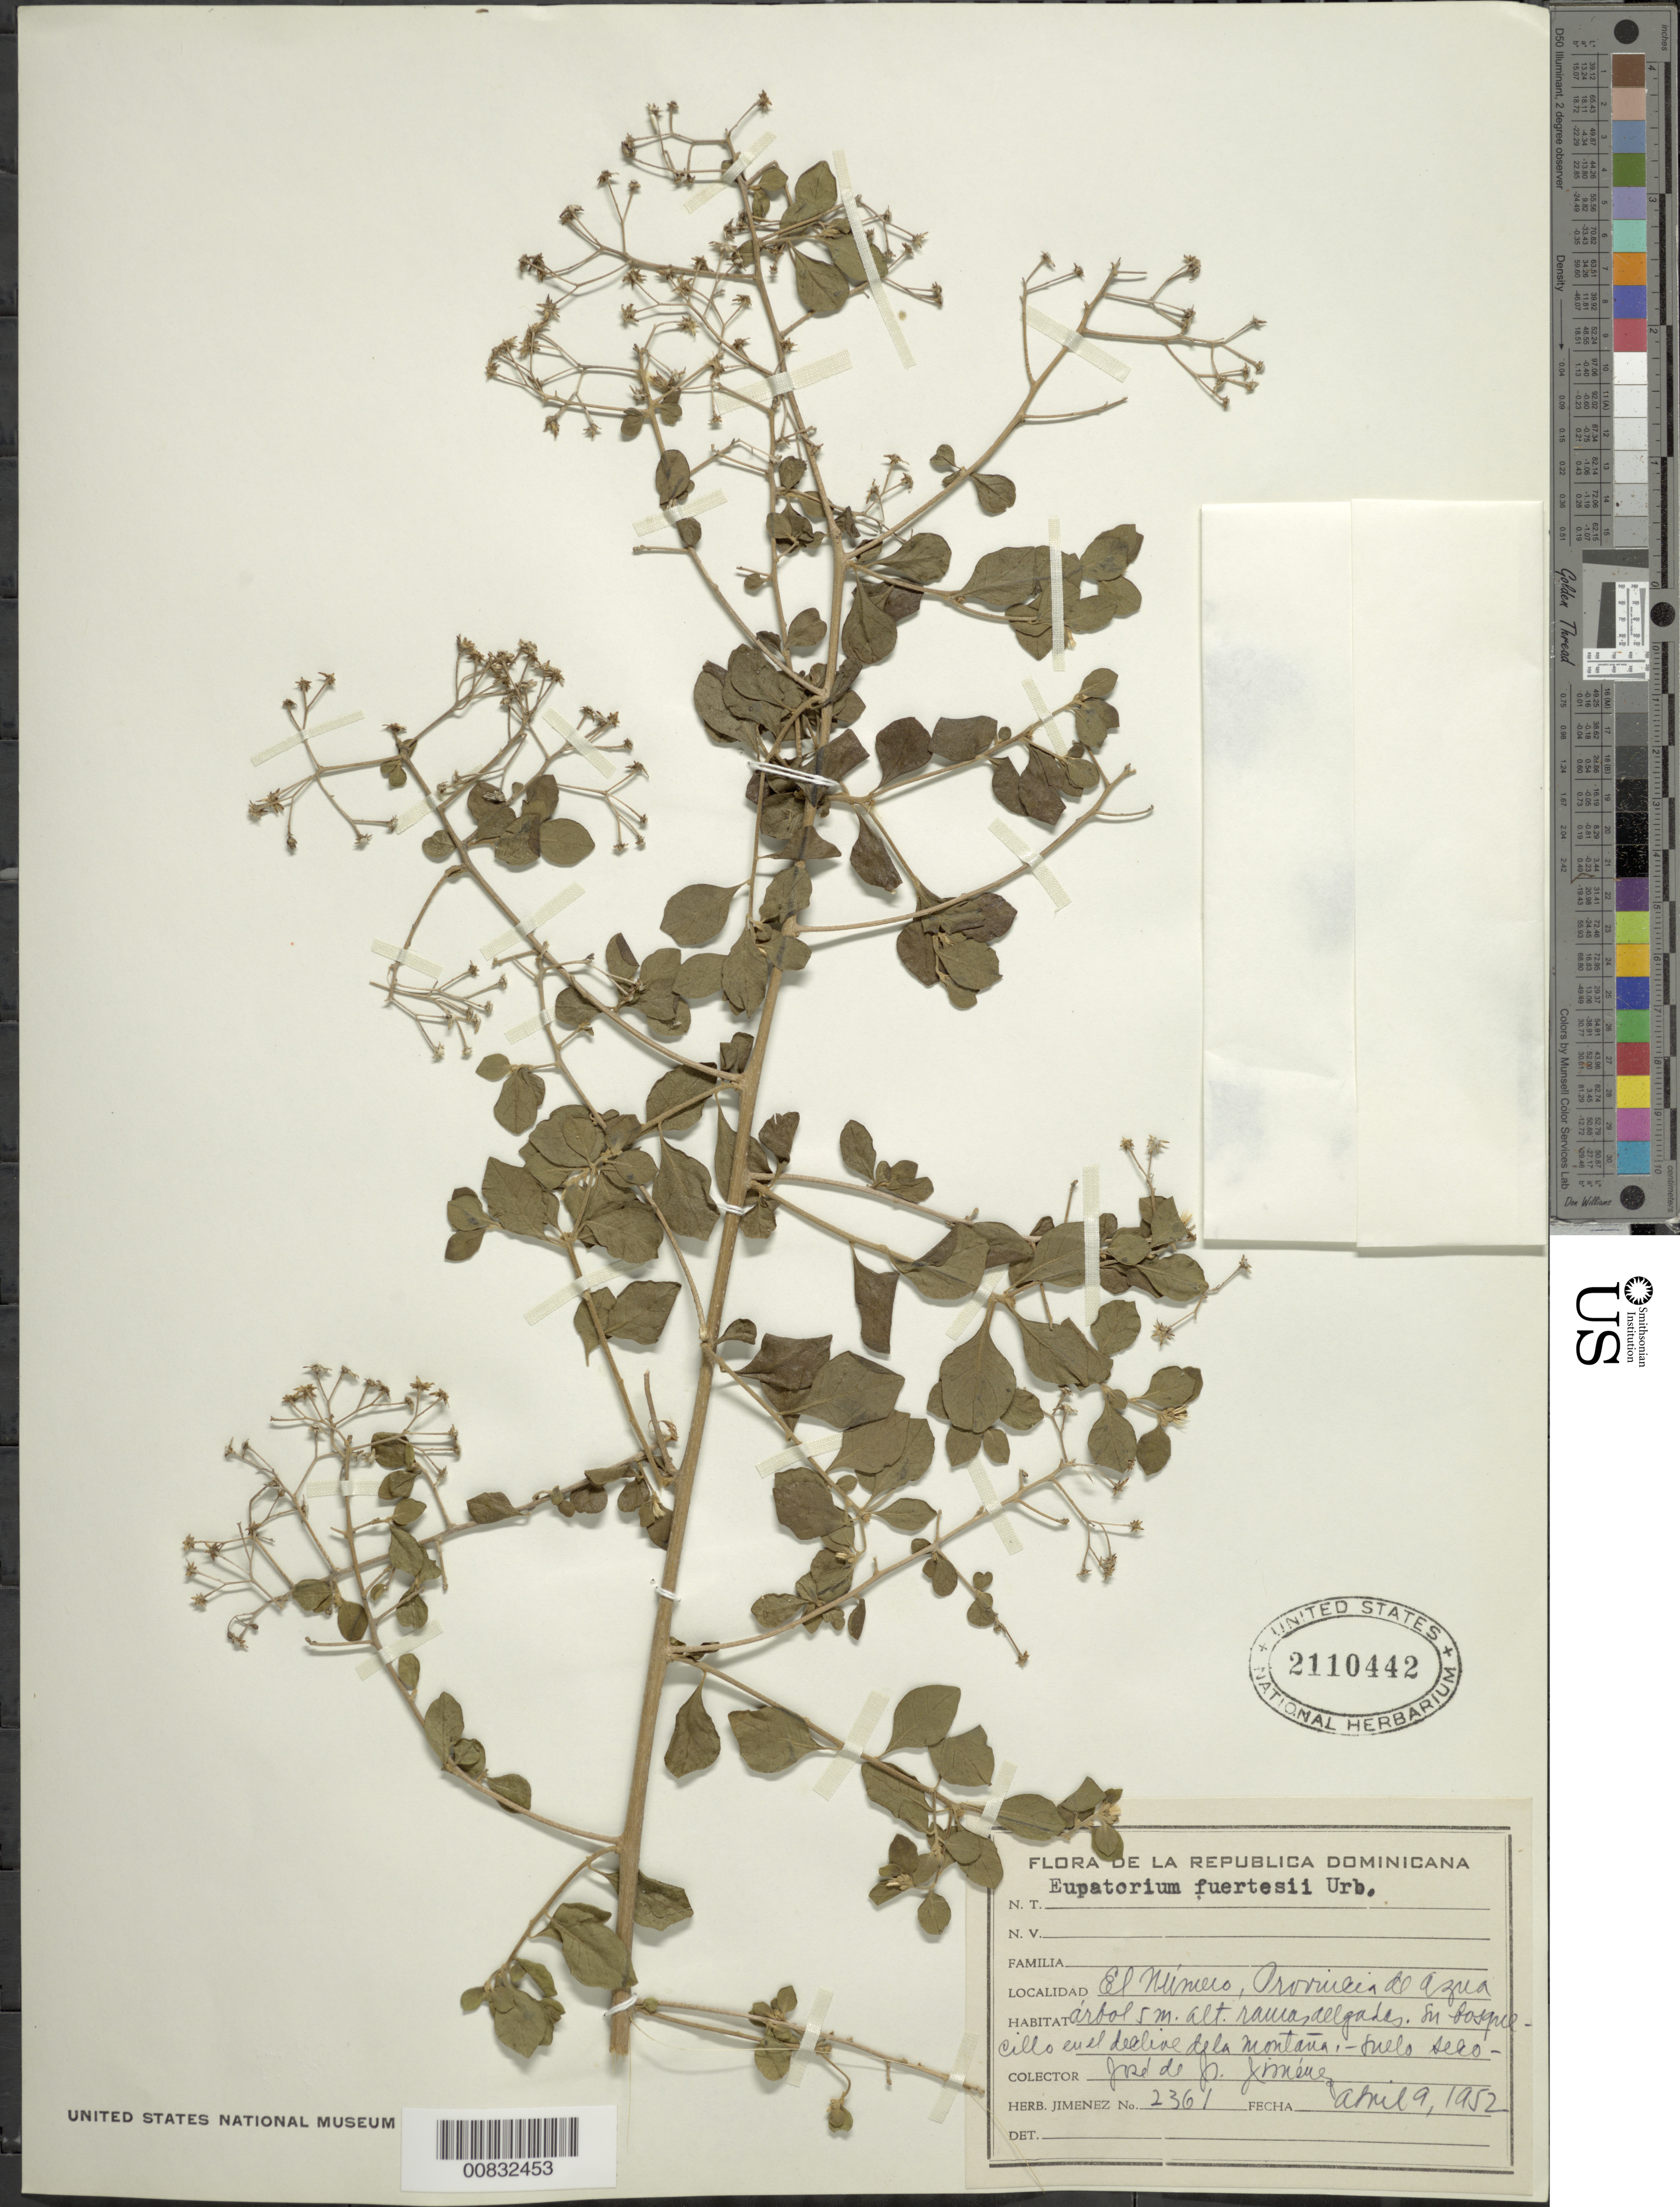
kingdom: Plantae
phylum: Tracheophyta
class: Magnoliopsida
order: Asterales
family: Asteraceae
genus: Vernonanthura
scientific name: Vernonanthura fuertesii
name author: (Urb.) H. Rob.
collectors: J. J. Jiménez Almonte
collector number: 2361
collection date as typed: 09 Apr 1952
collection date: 1952-04-09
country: Dominican Republic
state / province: Azua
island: Hispaniola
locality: El Número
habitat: En bosquecillo en el decline de la montaña, suelo seco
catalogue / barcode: US 2110442